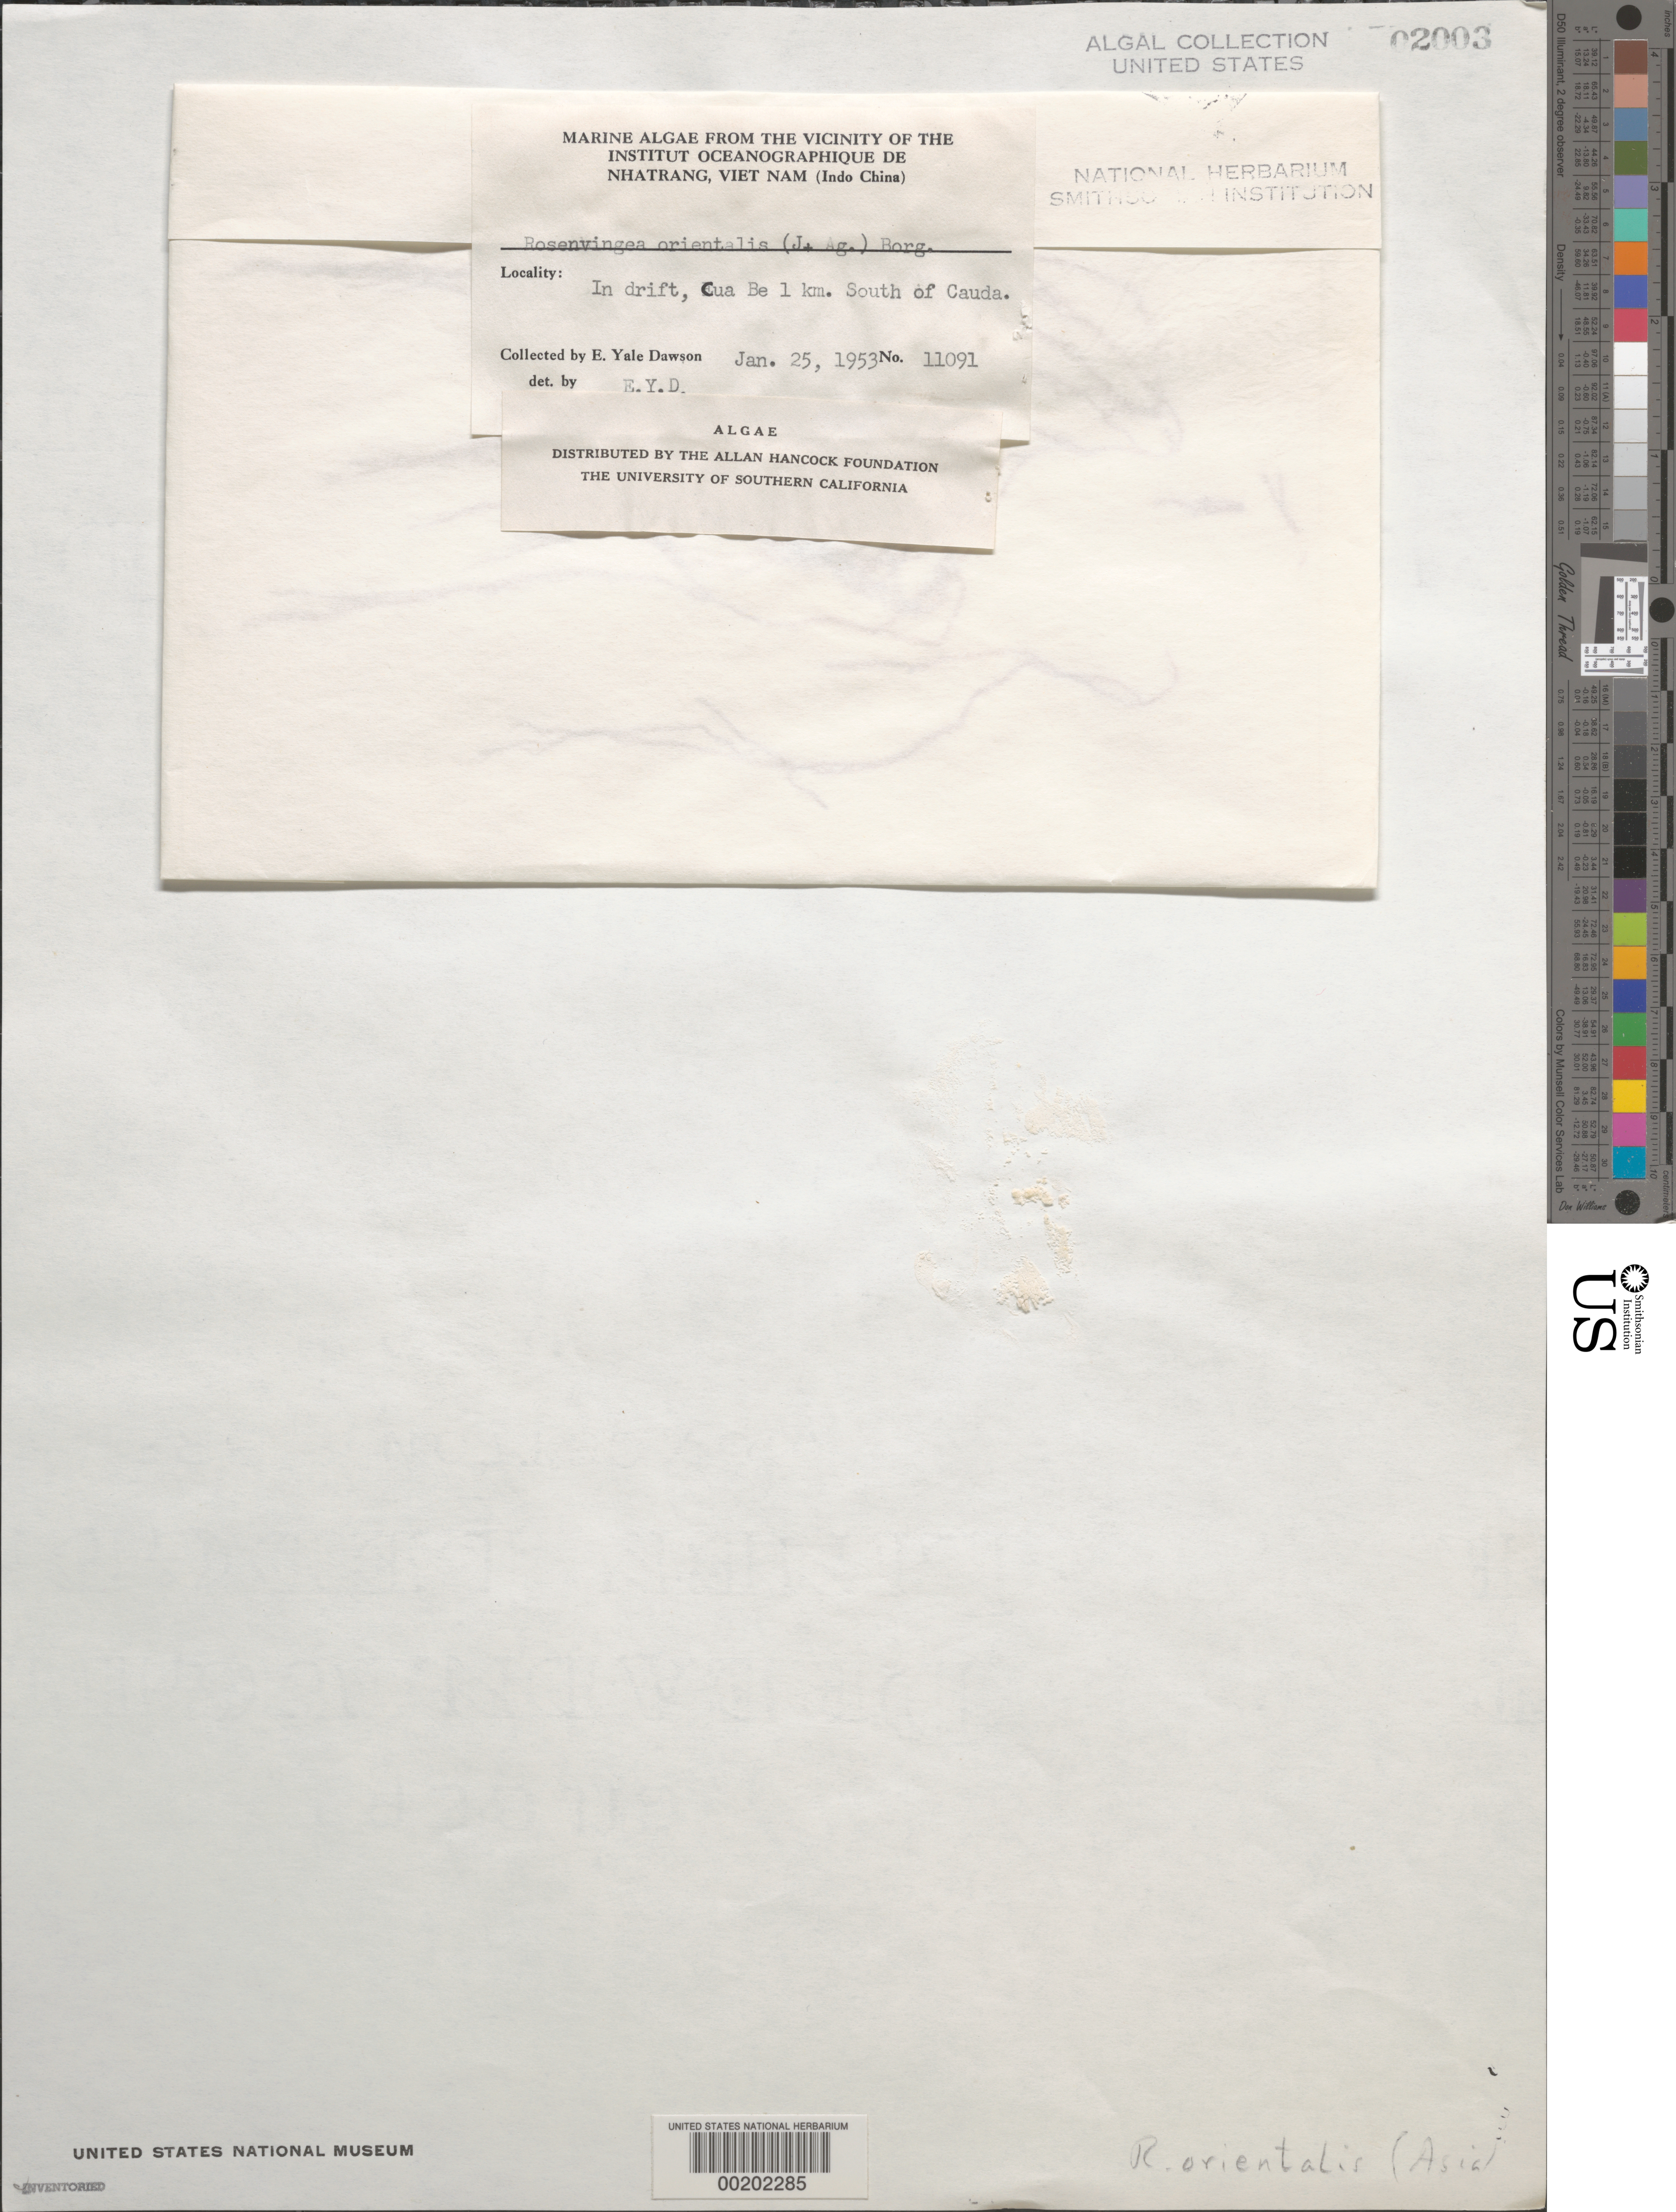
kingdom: Chromista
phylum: Ochrophyta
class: Phaeophyceae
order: Scytosiphonales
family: Scytosiphonaceae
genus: Rosenvingea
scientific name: Rosenvingea orientalis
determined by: Dawson, E. Y.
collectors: E. Y. Dawson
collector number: EYD 11091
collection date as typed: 25 Jan 1953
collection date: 1953-01-25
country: Vietnam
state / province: Phu Khanh Province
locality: Cua Be 1 km south of Cau Da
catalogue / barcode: US 2003